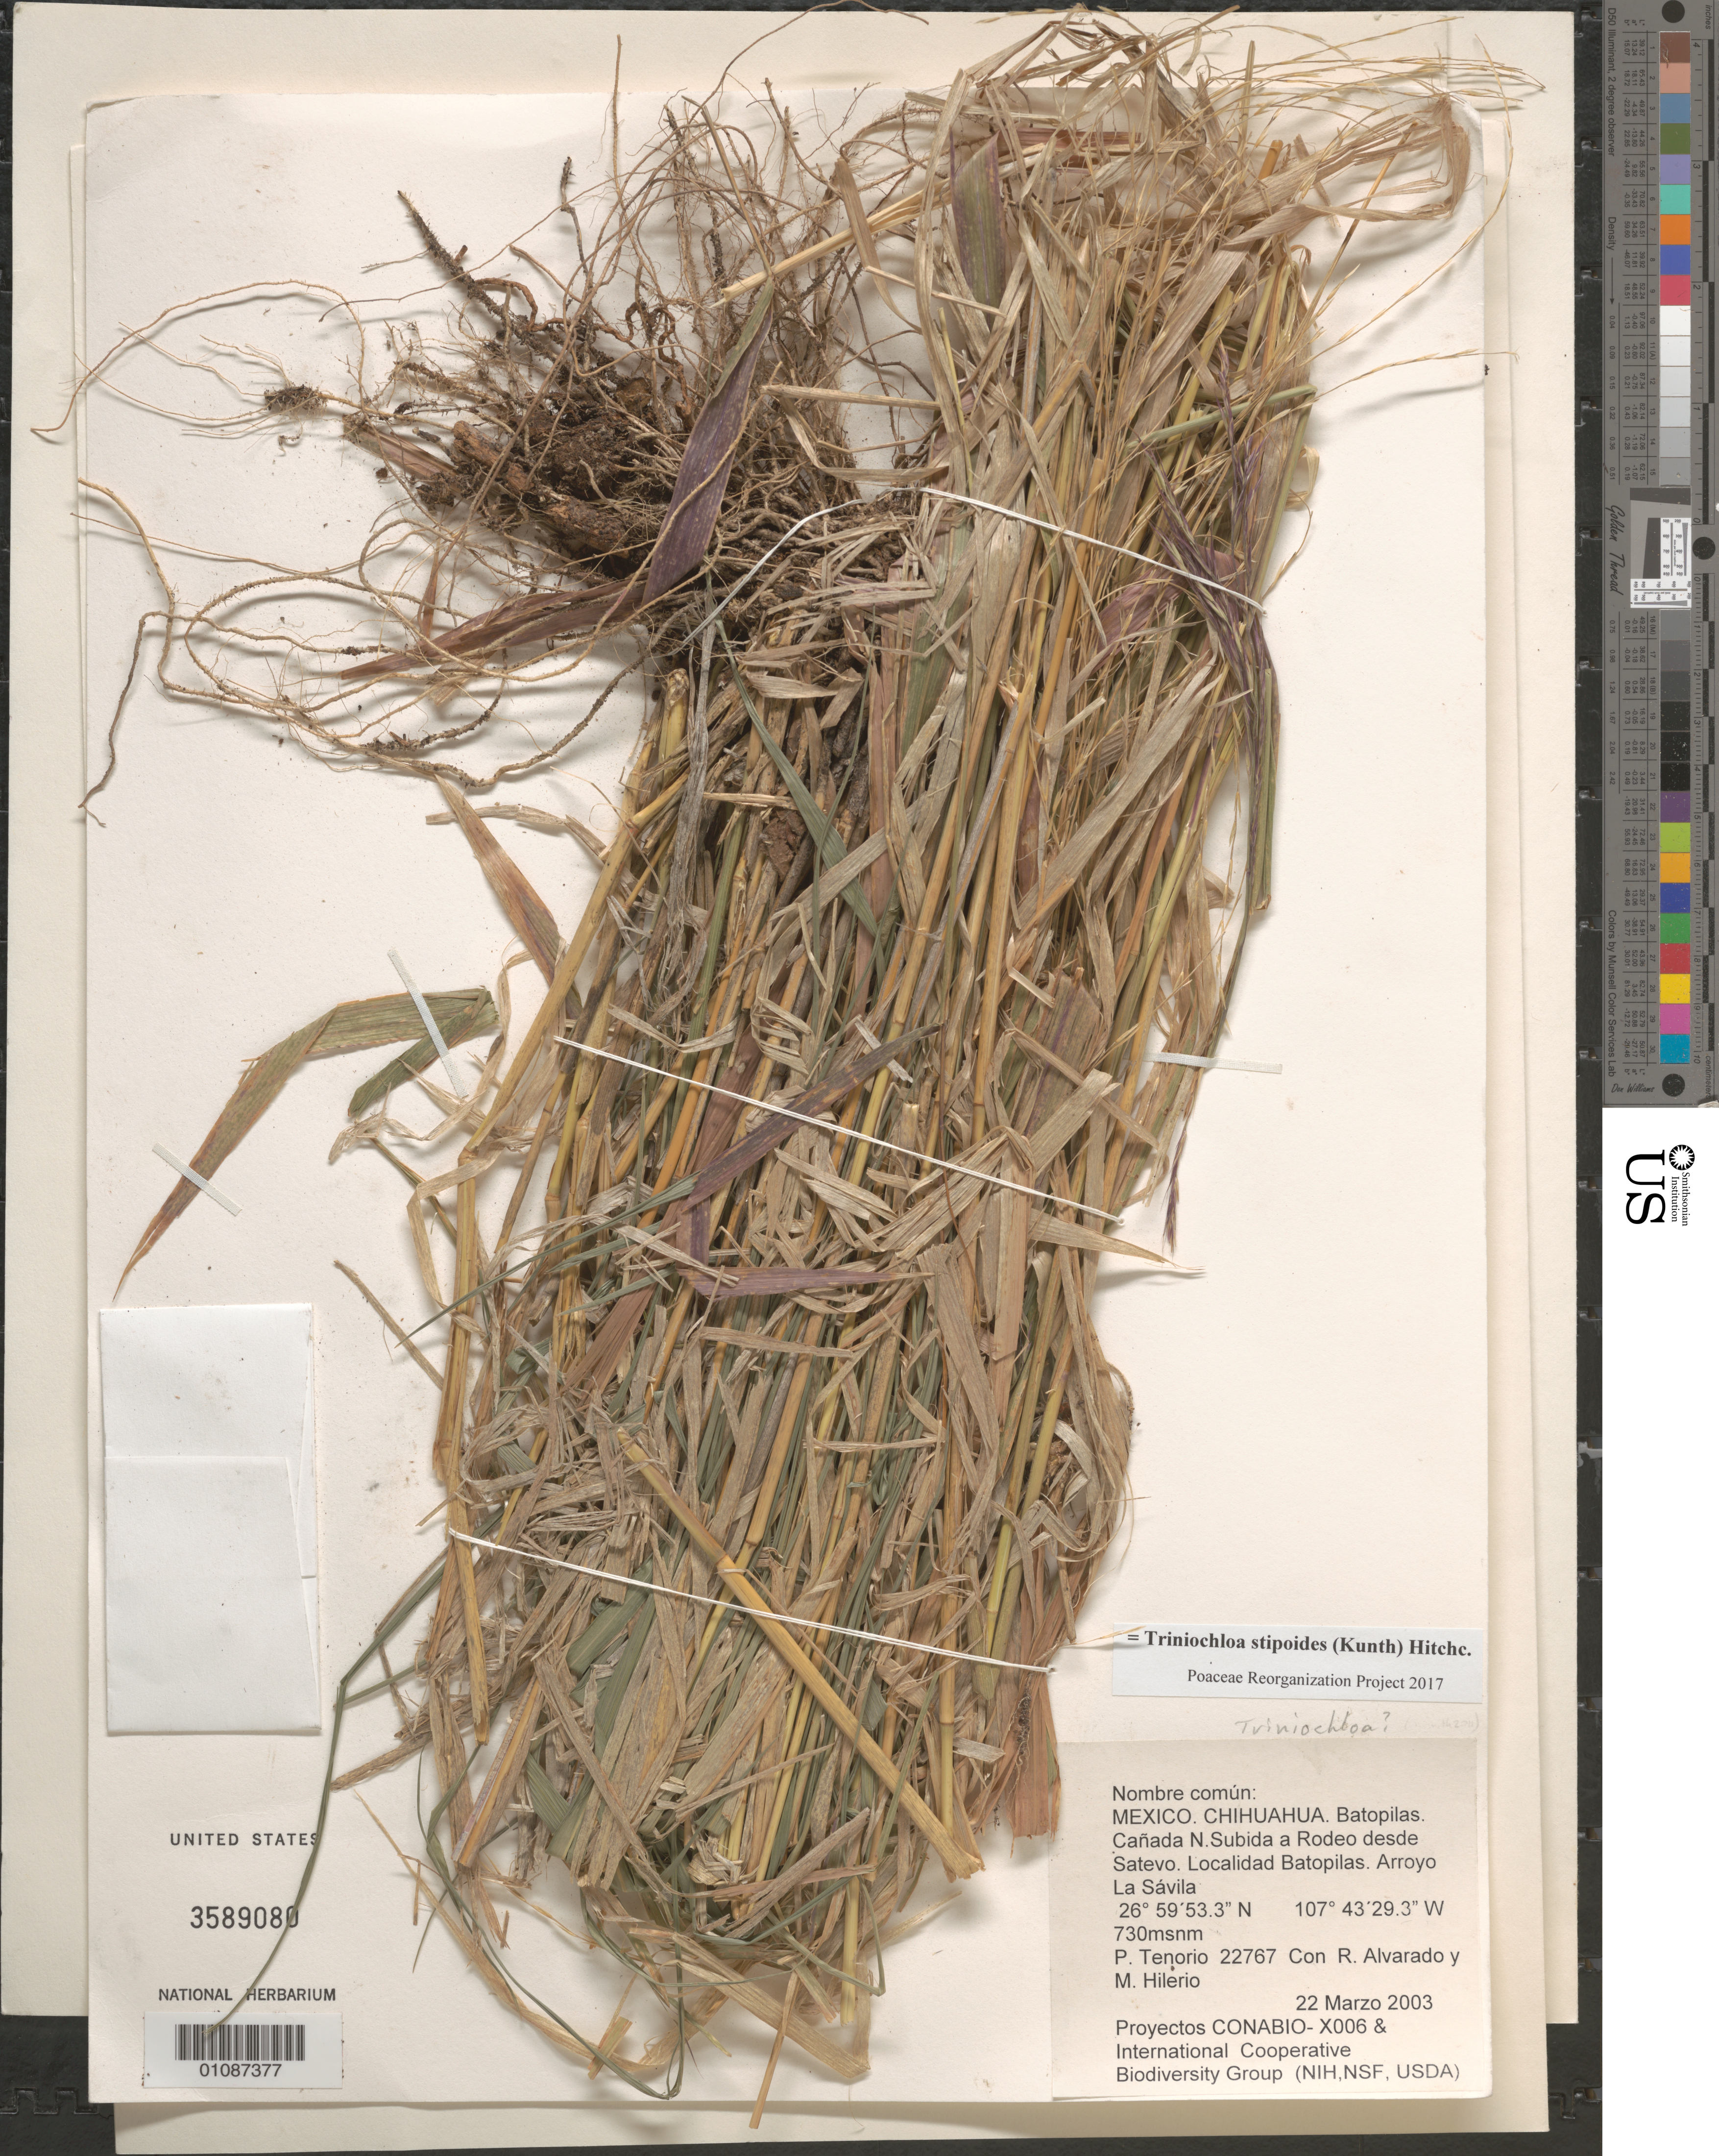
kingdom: Plantae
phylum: Tracheophyta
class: Liliopsida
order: Poales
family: Poaceae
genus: Gouinia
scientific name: Gouinia virgata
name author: (J. Presl) Scribn.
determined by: Peterson, Paul M., (BOT), Smithsonian Institution - National Museum of Natural History (UNITED STATES)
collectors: P. Tenorio L., R. Alvarado & M. Hilerio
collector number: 22767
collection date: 2003-03-22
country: Mexico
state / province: Chihuahua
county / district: Batopilas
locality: Canada N. subdida a Rodeo desde Satevo, localidad Batopilas, Arroyo La Savila.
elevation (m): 730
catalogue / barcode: US 3589080